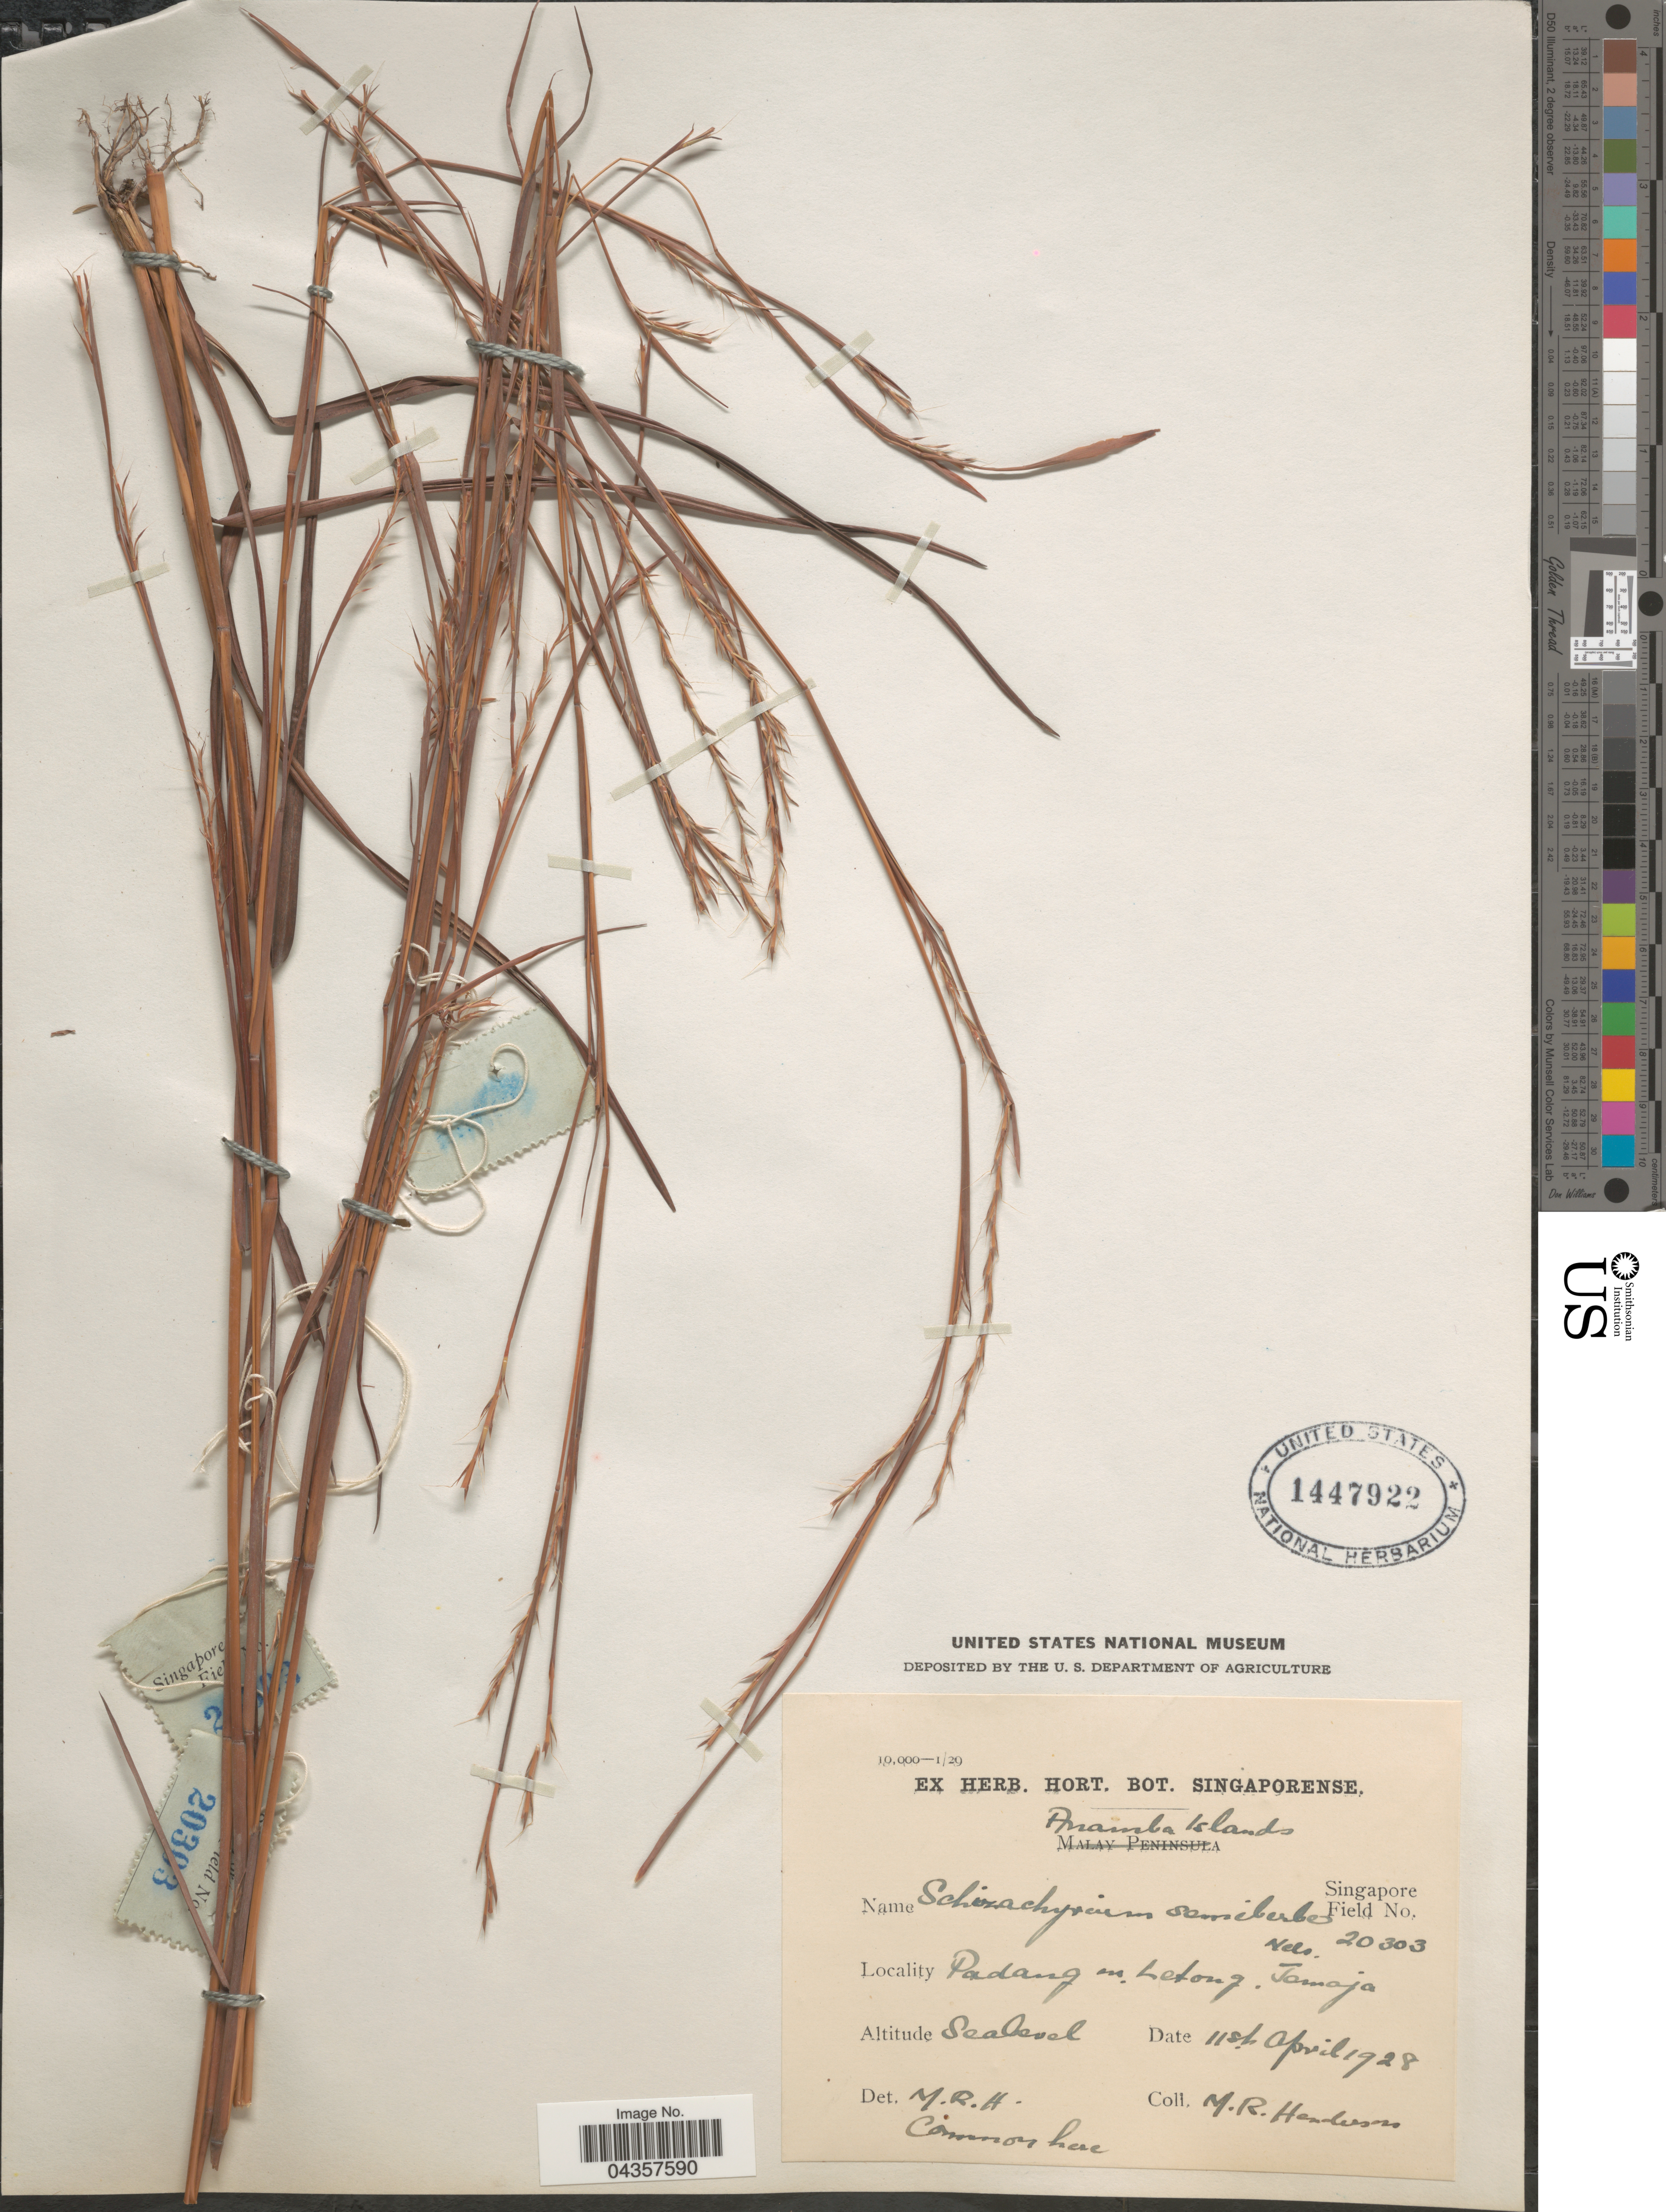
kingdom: Plantae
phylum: Tracheophyta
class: Liliopsida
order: Poales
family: Poaceae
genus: Schizachyrium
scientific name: Schizachyrium sanguineum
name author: (Retz.) Alston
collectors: M. Henderson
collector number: Singapore Field 20303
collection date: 1928-04-11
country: Singapore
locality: Anamba Islands. Padang in Letong. Tamaja.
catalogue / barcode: US 1447922